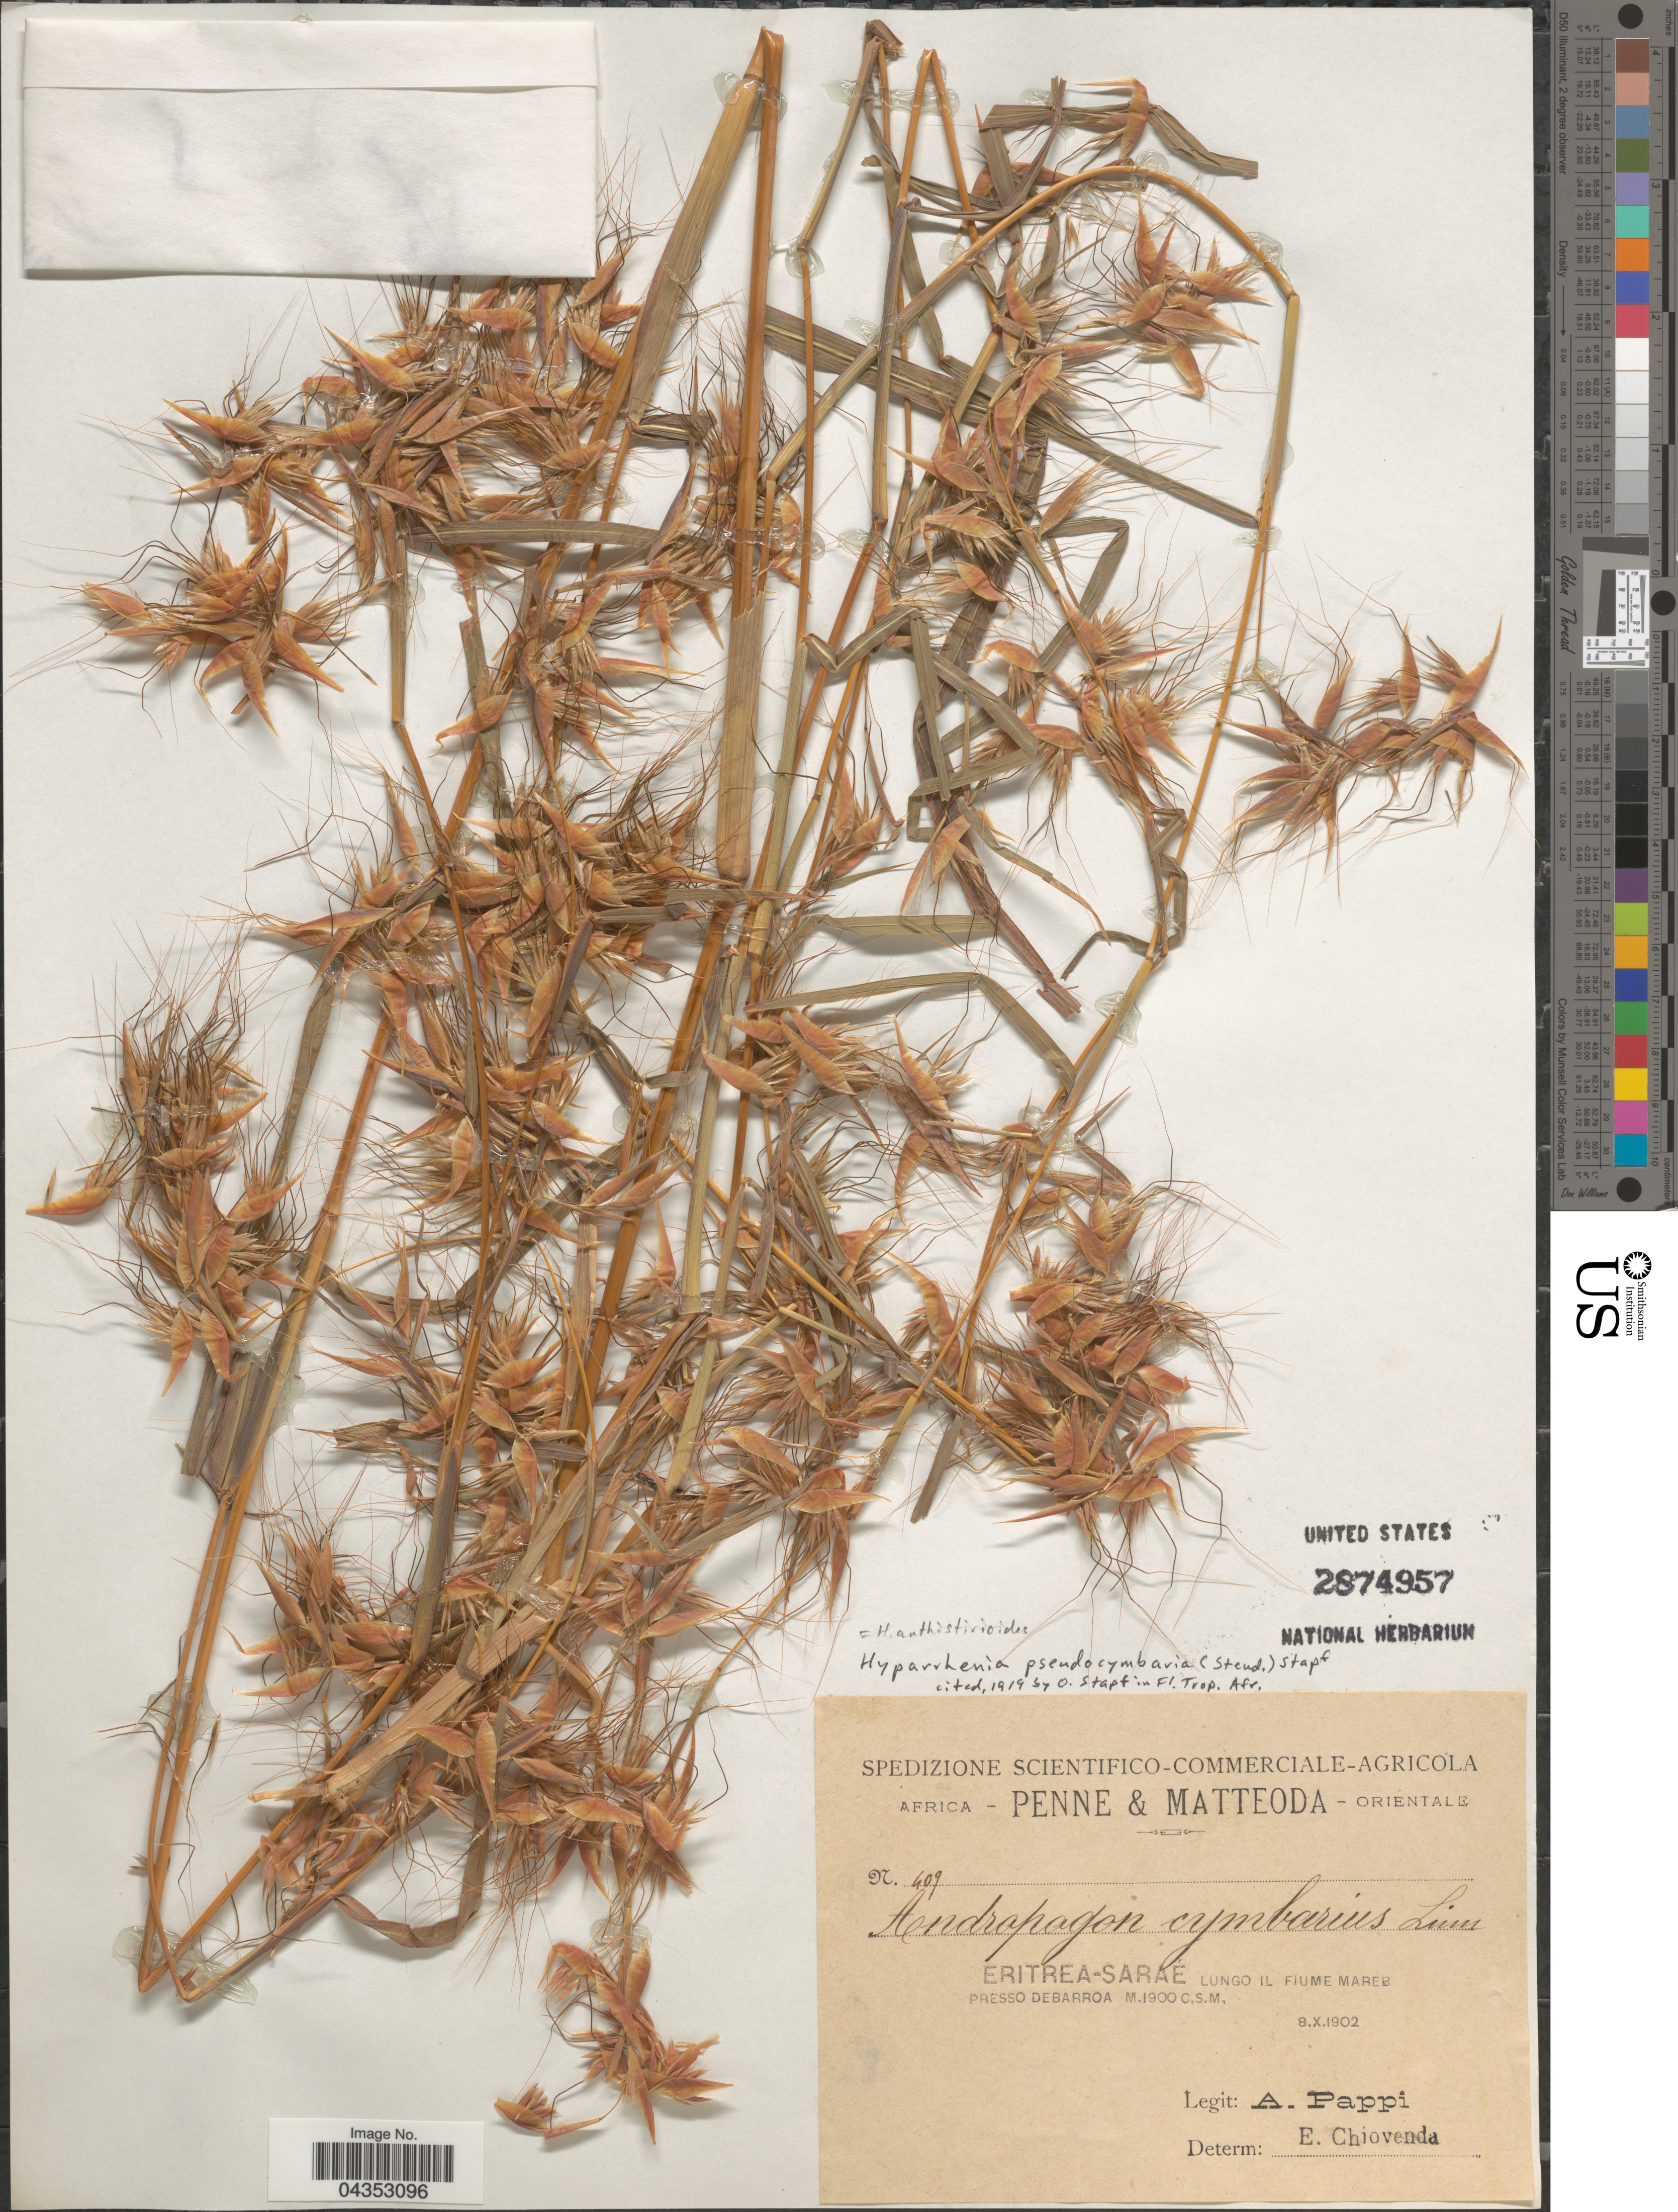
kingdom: Plantae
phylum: Tracheophyta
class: Liliopsida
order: Poales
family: Poaceae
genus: Hyparrhenia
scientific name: Hyparrhenia anthistirioides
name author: (Hochst. ex A. Rich.) Andersson ex Stapf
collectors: A. Pappi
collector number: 409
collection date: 1902-10-08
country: Eritrea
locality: Africa Orientale. Saraé Lungo Il Fiume Mareb Presso Debarroa.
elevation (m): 1900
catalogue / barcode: US 2874957